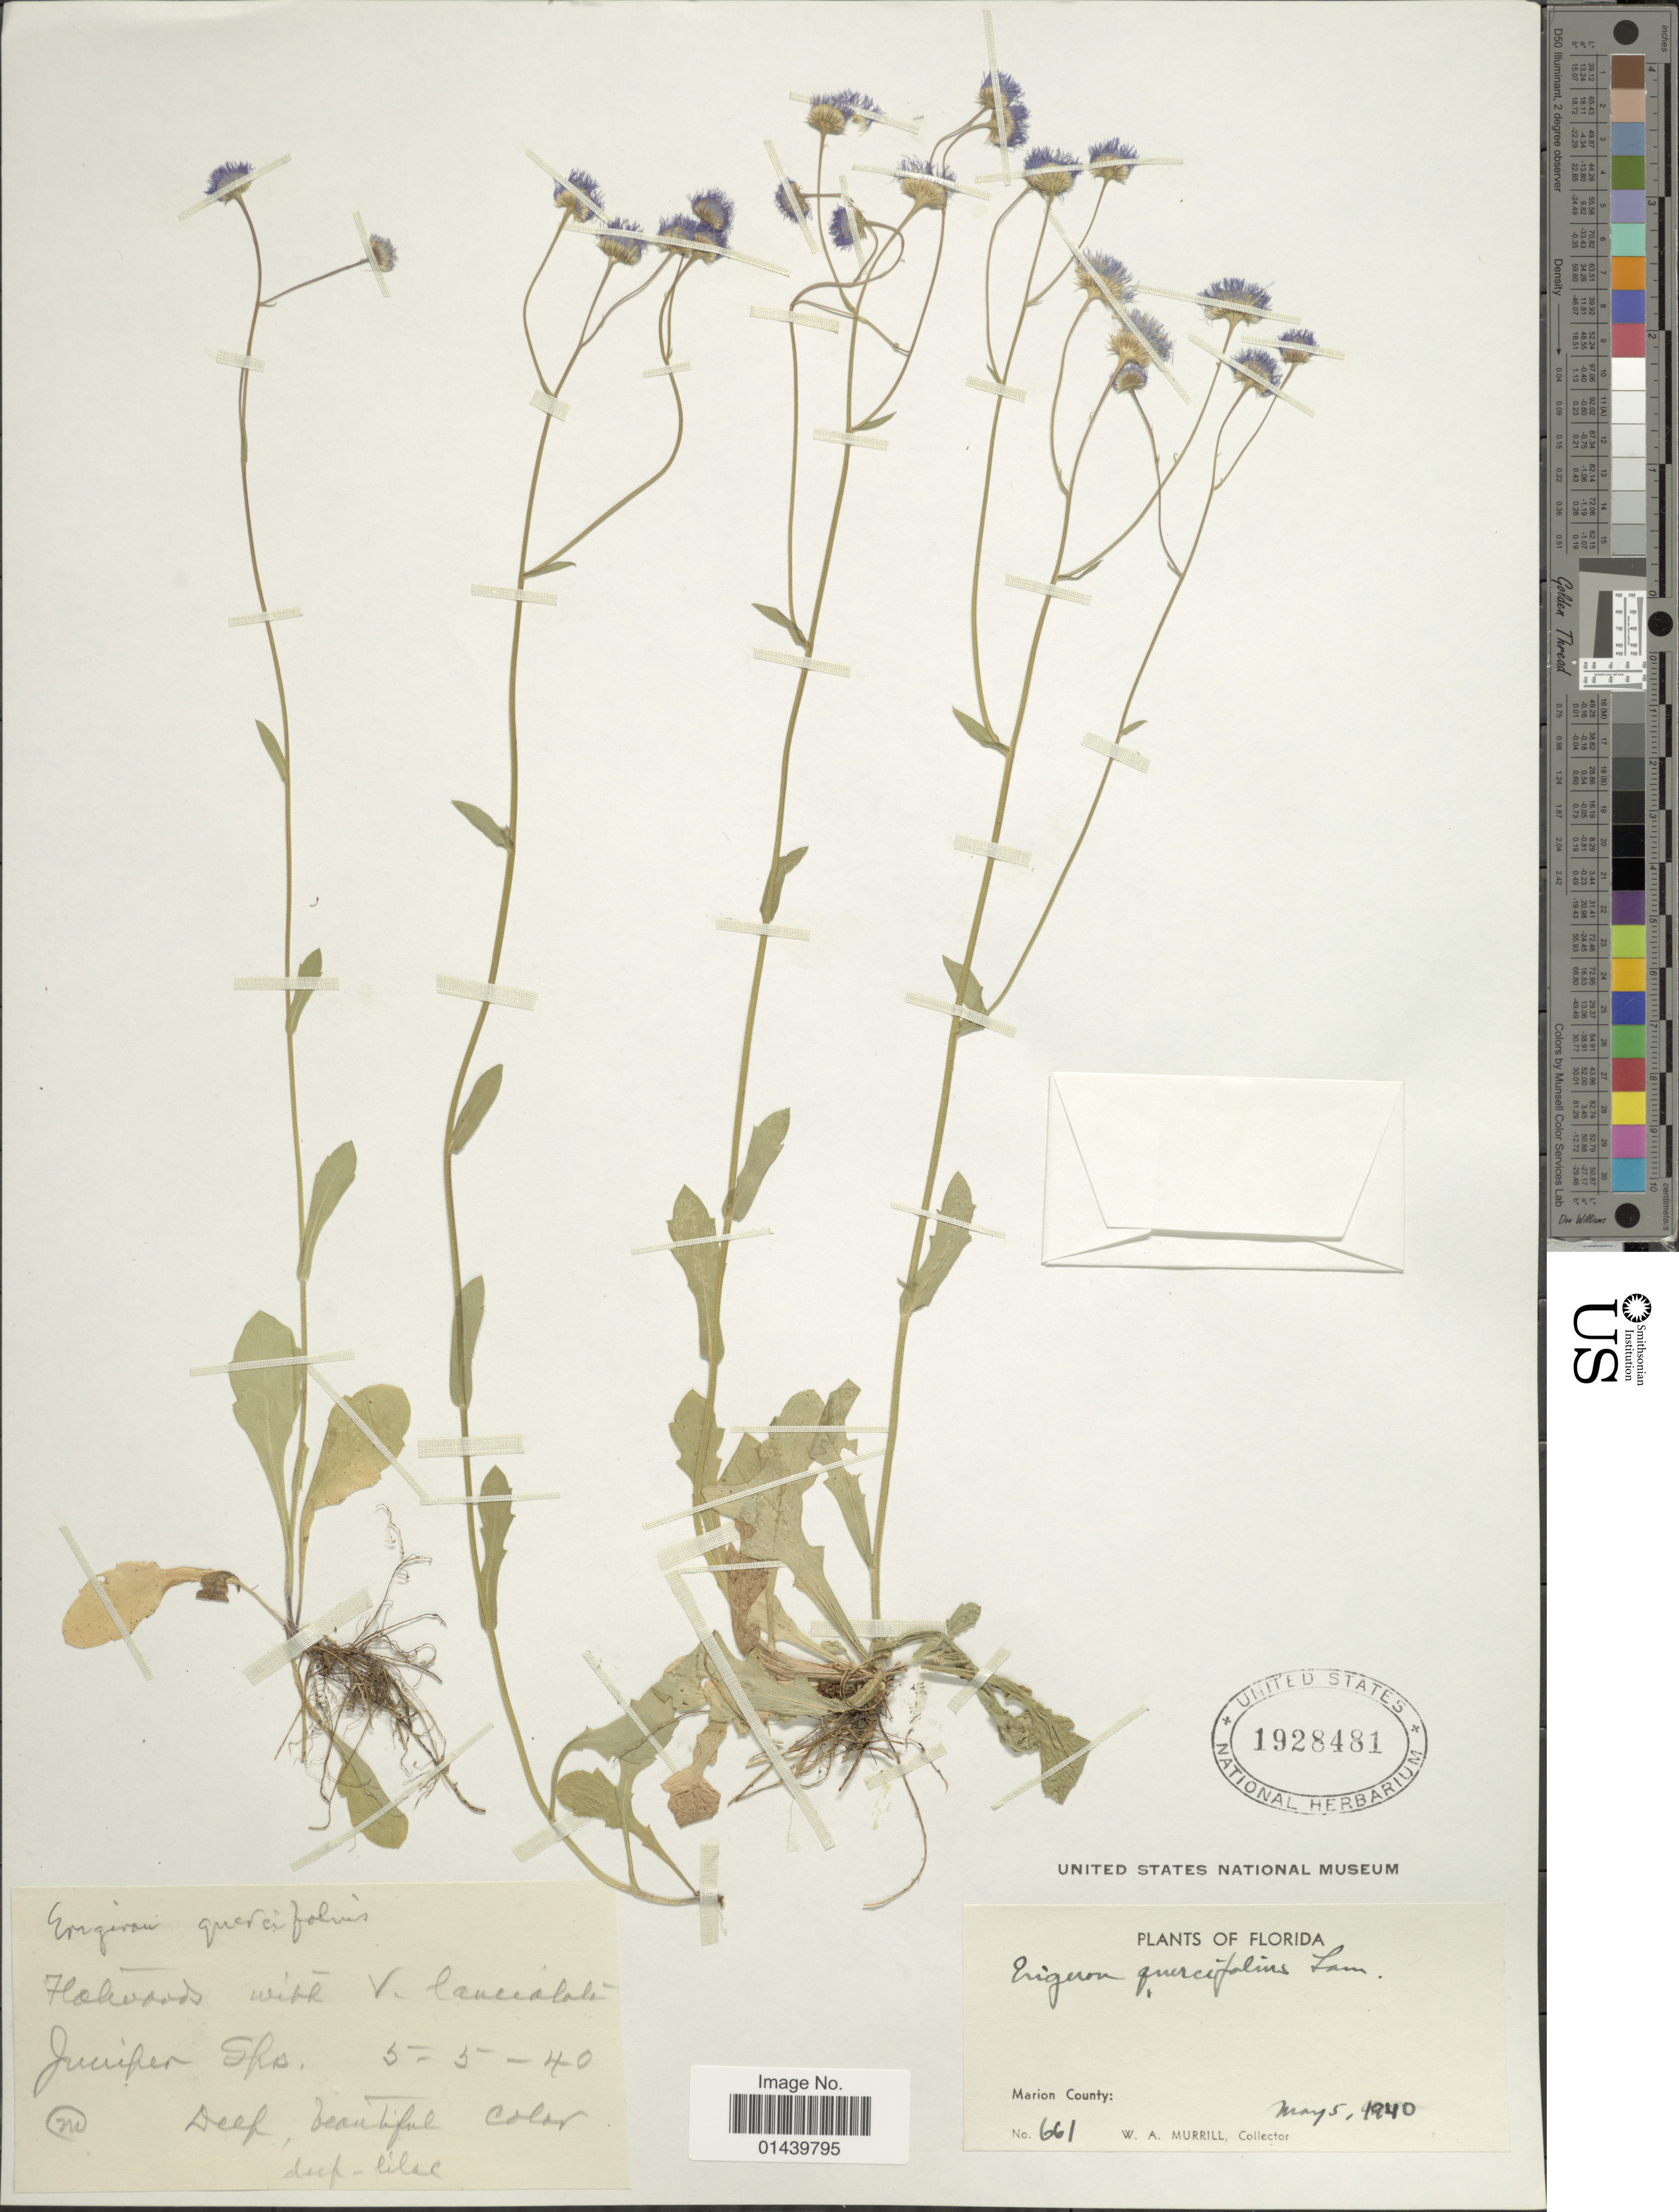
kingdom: Plantae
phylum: Tracheophyta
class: Magnoliopsida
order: Asterales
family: Asteraceae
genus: Erigeron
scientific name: Erigeron quercifolius Lam.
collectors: W. A. Murrill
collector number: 661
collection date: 1940-05-05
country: United States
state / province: Florida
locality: Marion County. Jupiter sps.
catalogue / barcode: US 1928481